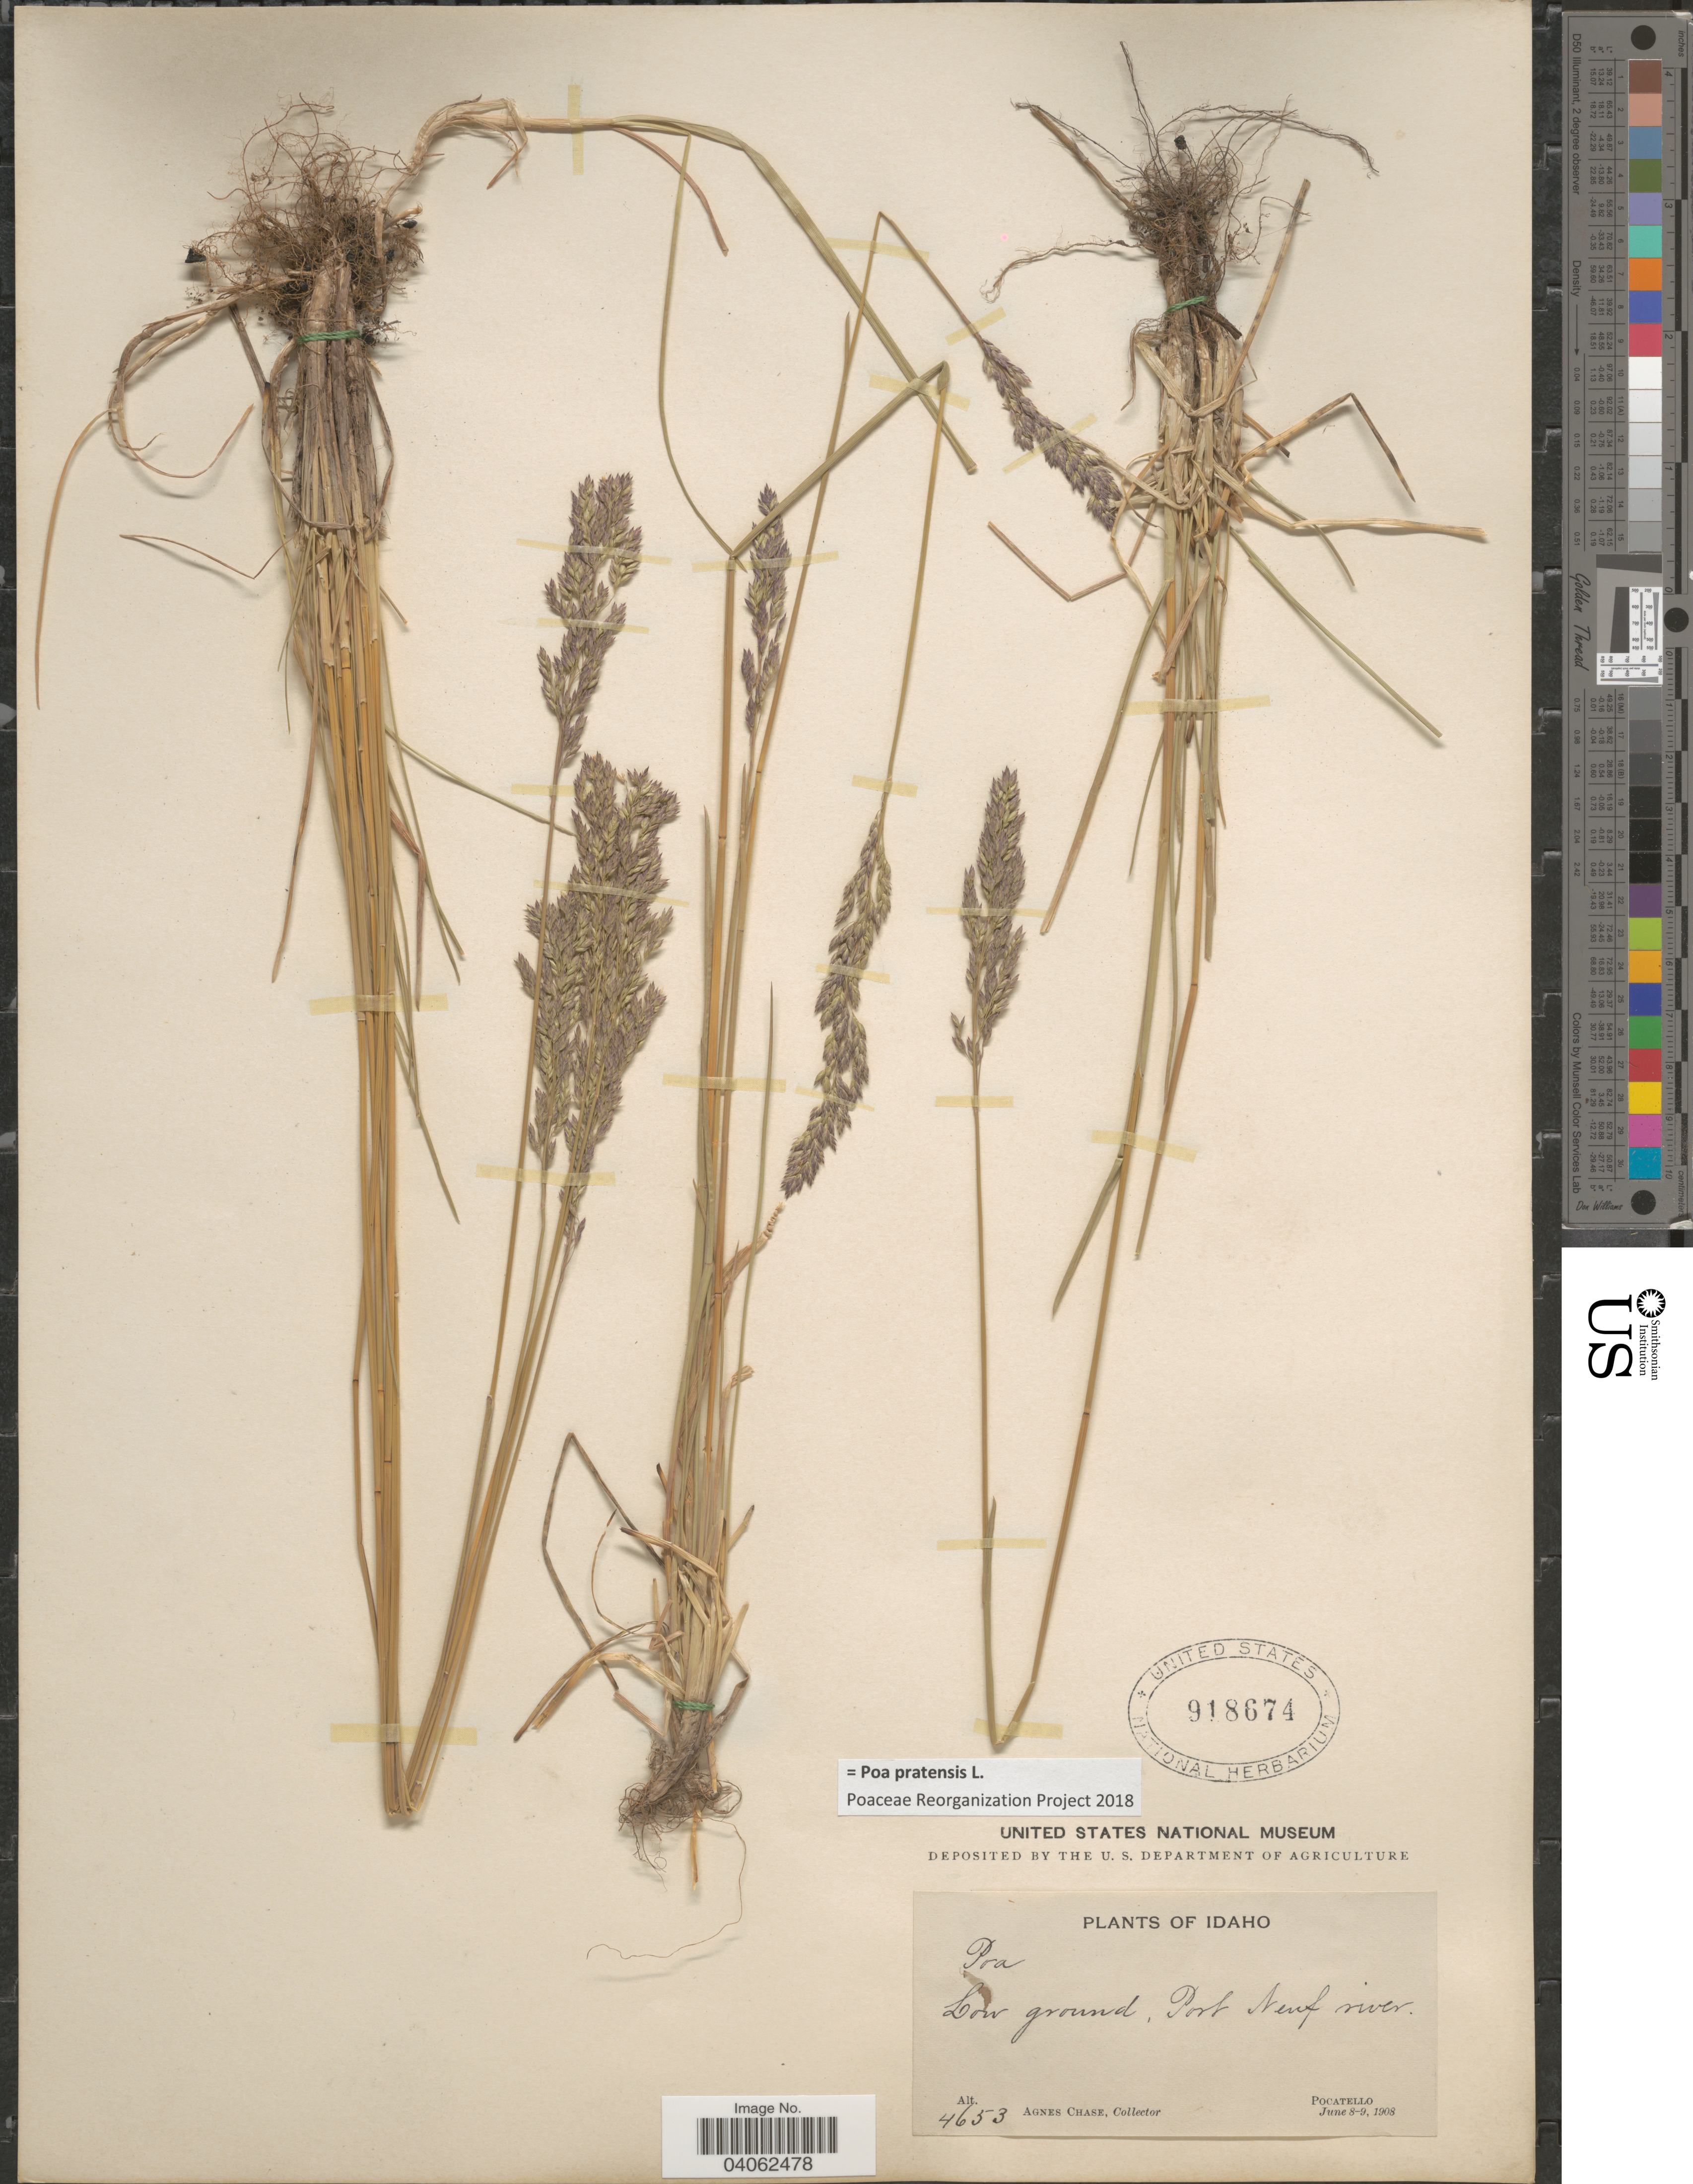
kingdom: Plantae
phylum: Tracheophyta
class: Liliopsida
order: Poales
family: Poaceae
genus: Poa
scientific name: Poa pratensis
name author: L.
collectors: A. Chase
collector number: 4653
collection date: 1908-06-08/1908-06-09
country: United States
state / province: Idaho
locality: Port Neuf river. Pocatello.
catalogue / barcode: US 918674